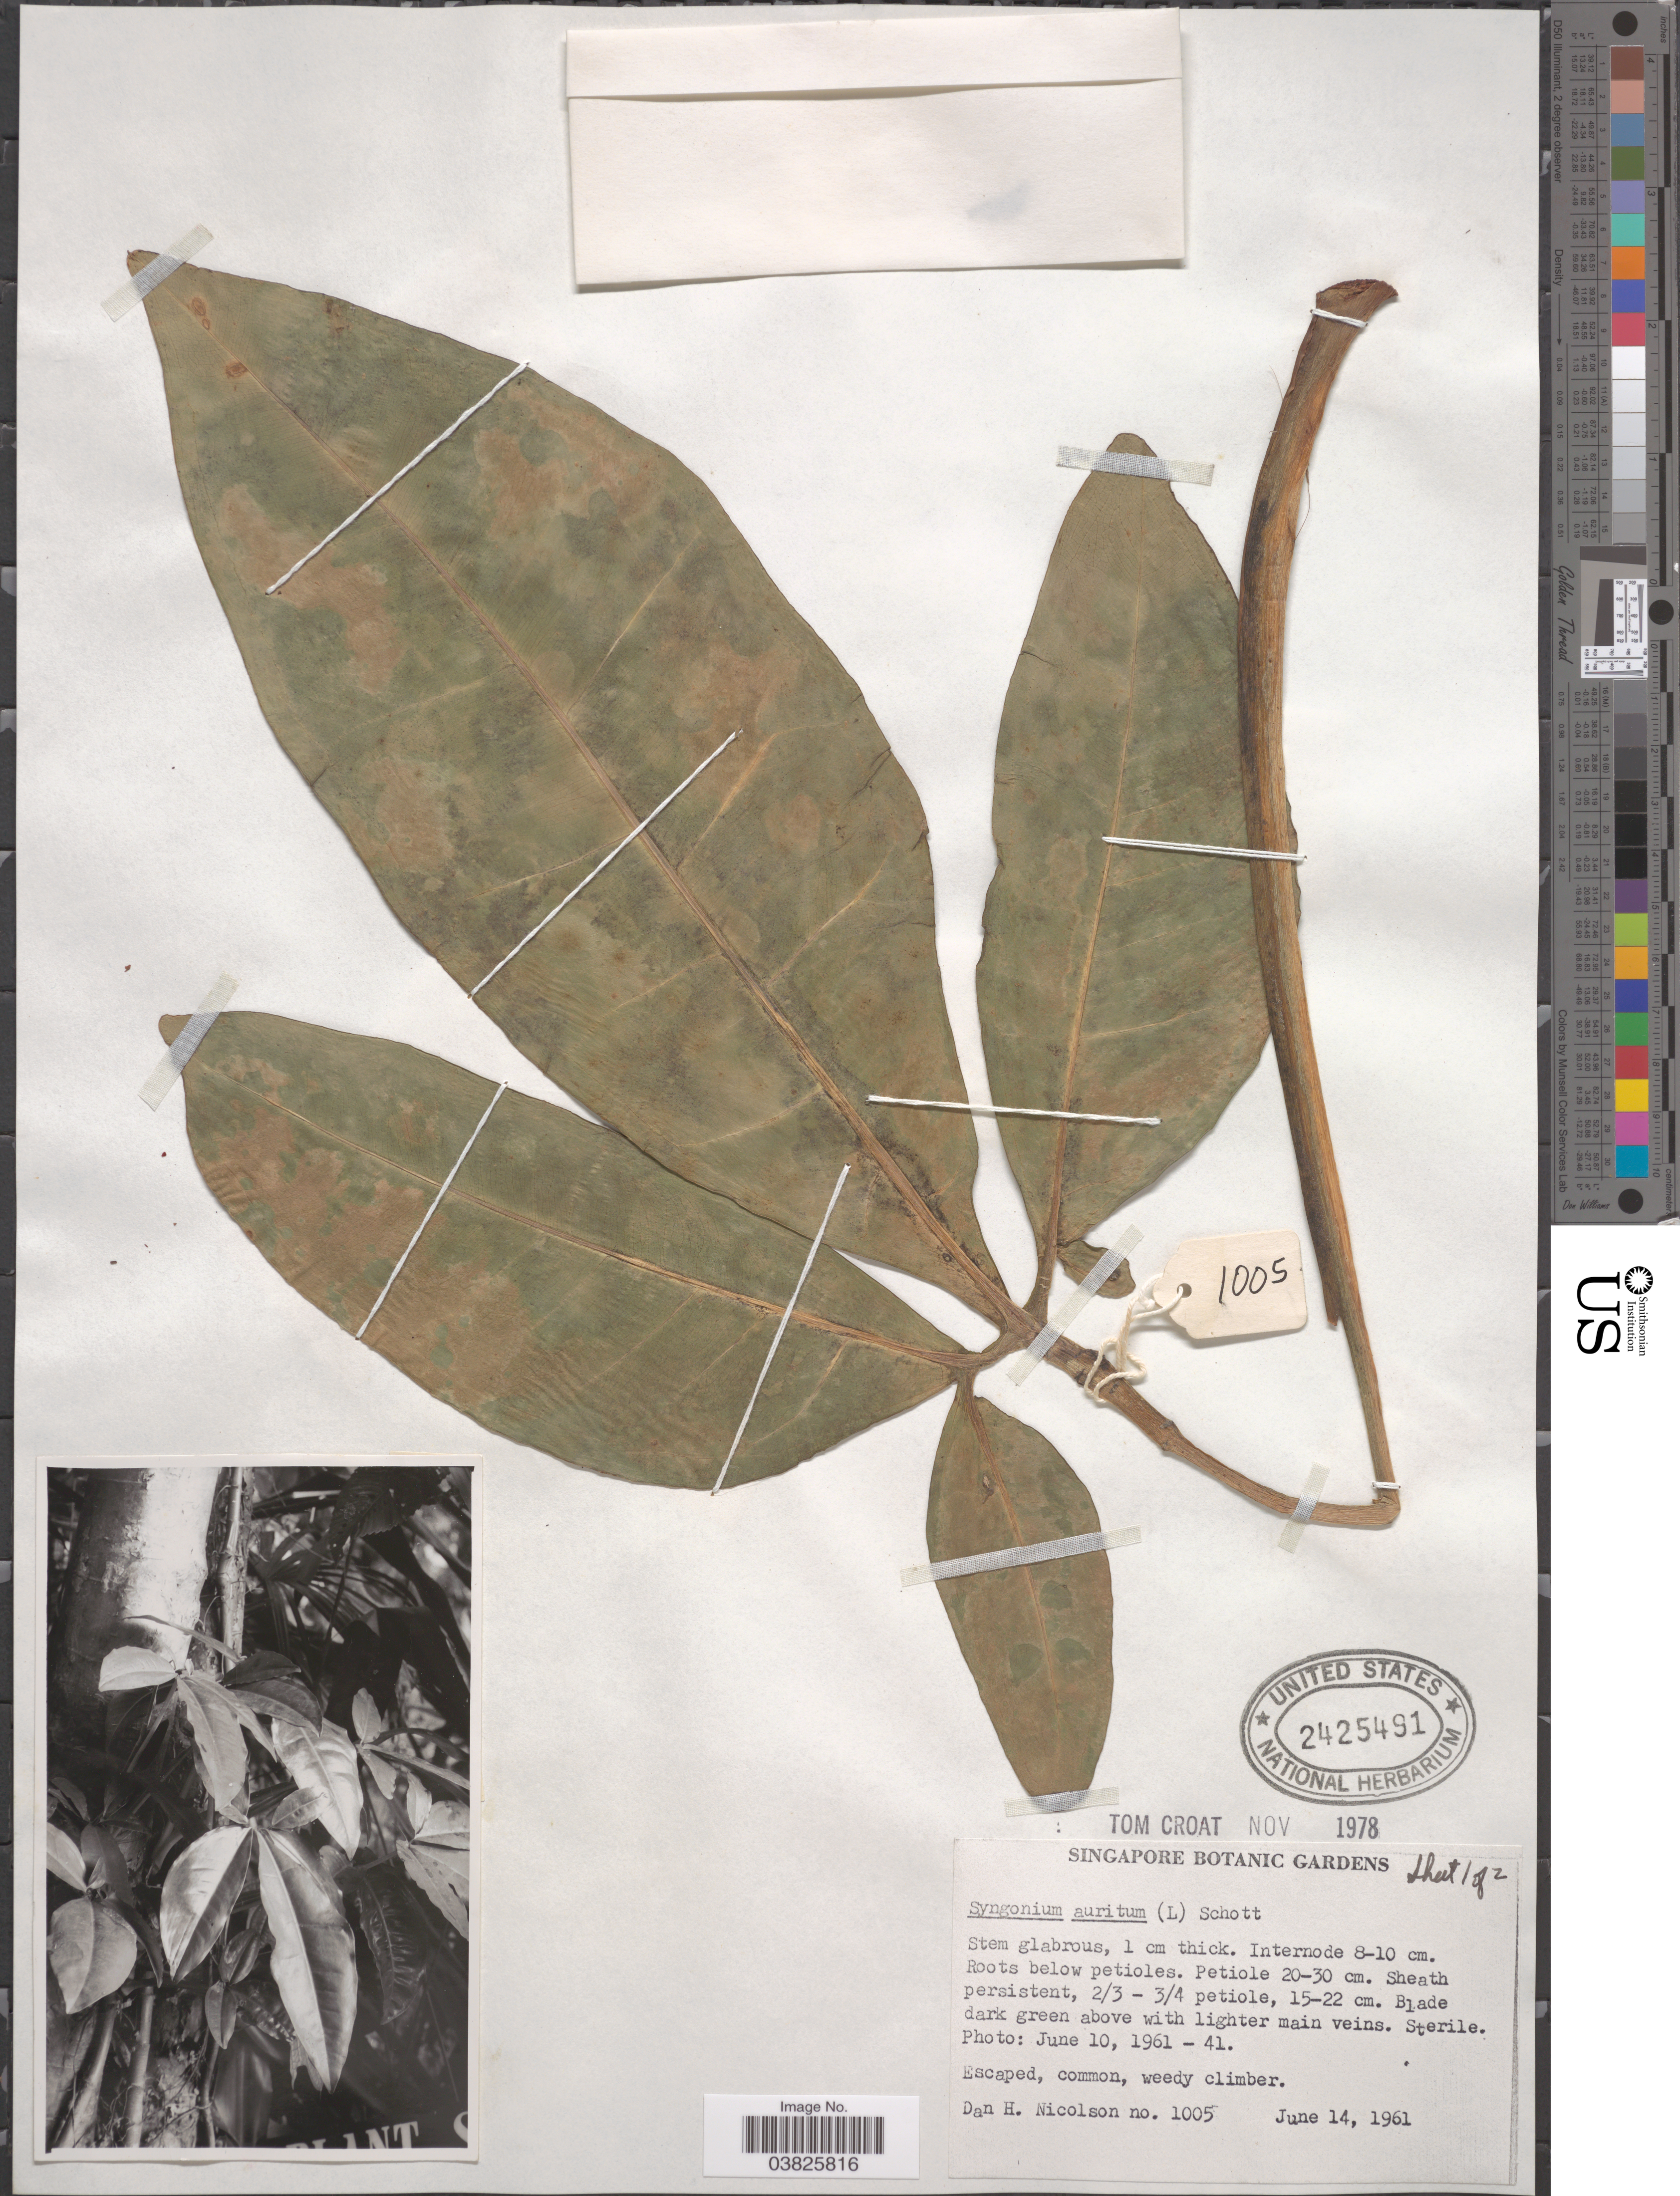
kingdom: Plantae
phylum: Tracheophyta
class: Liliopsida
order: Alismatales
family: Araceae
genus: Syngonium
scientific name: Syngonium auritum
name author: (L.) Schott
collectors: D. H. Nicolson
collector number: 1005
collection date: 1961-06-14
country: Singapore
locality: Singapore Botanic Gardens.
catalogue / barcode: US 2425491